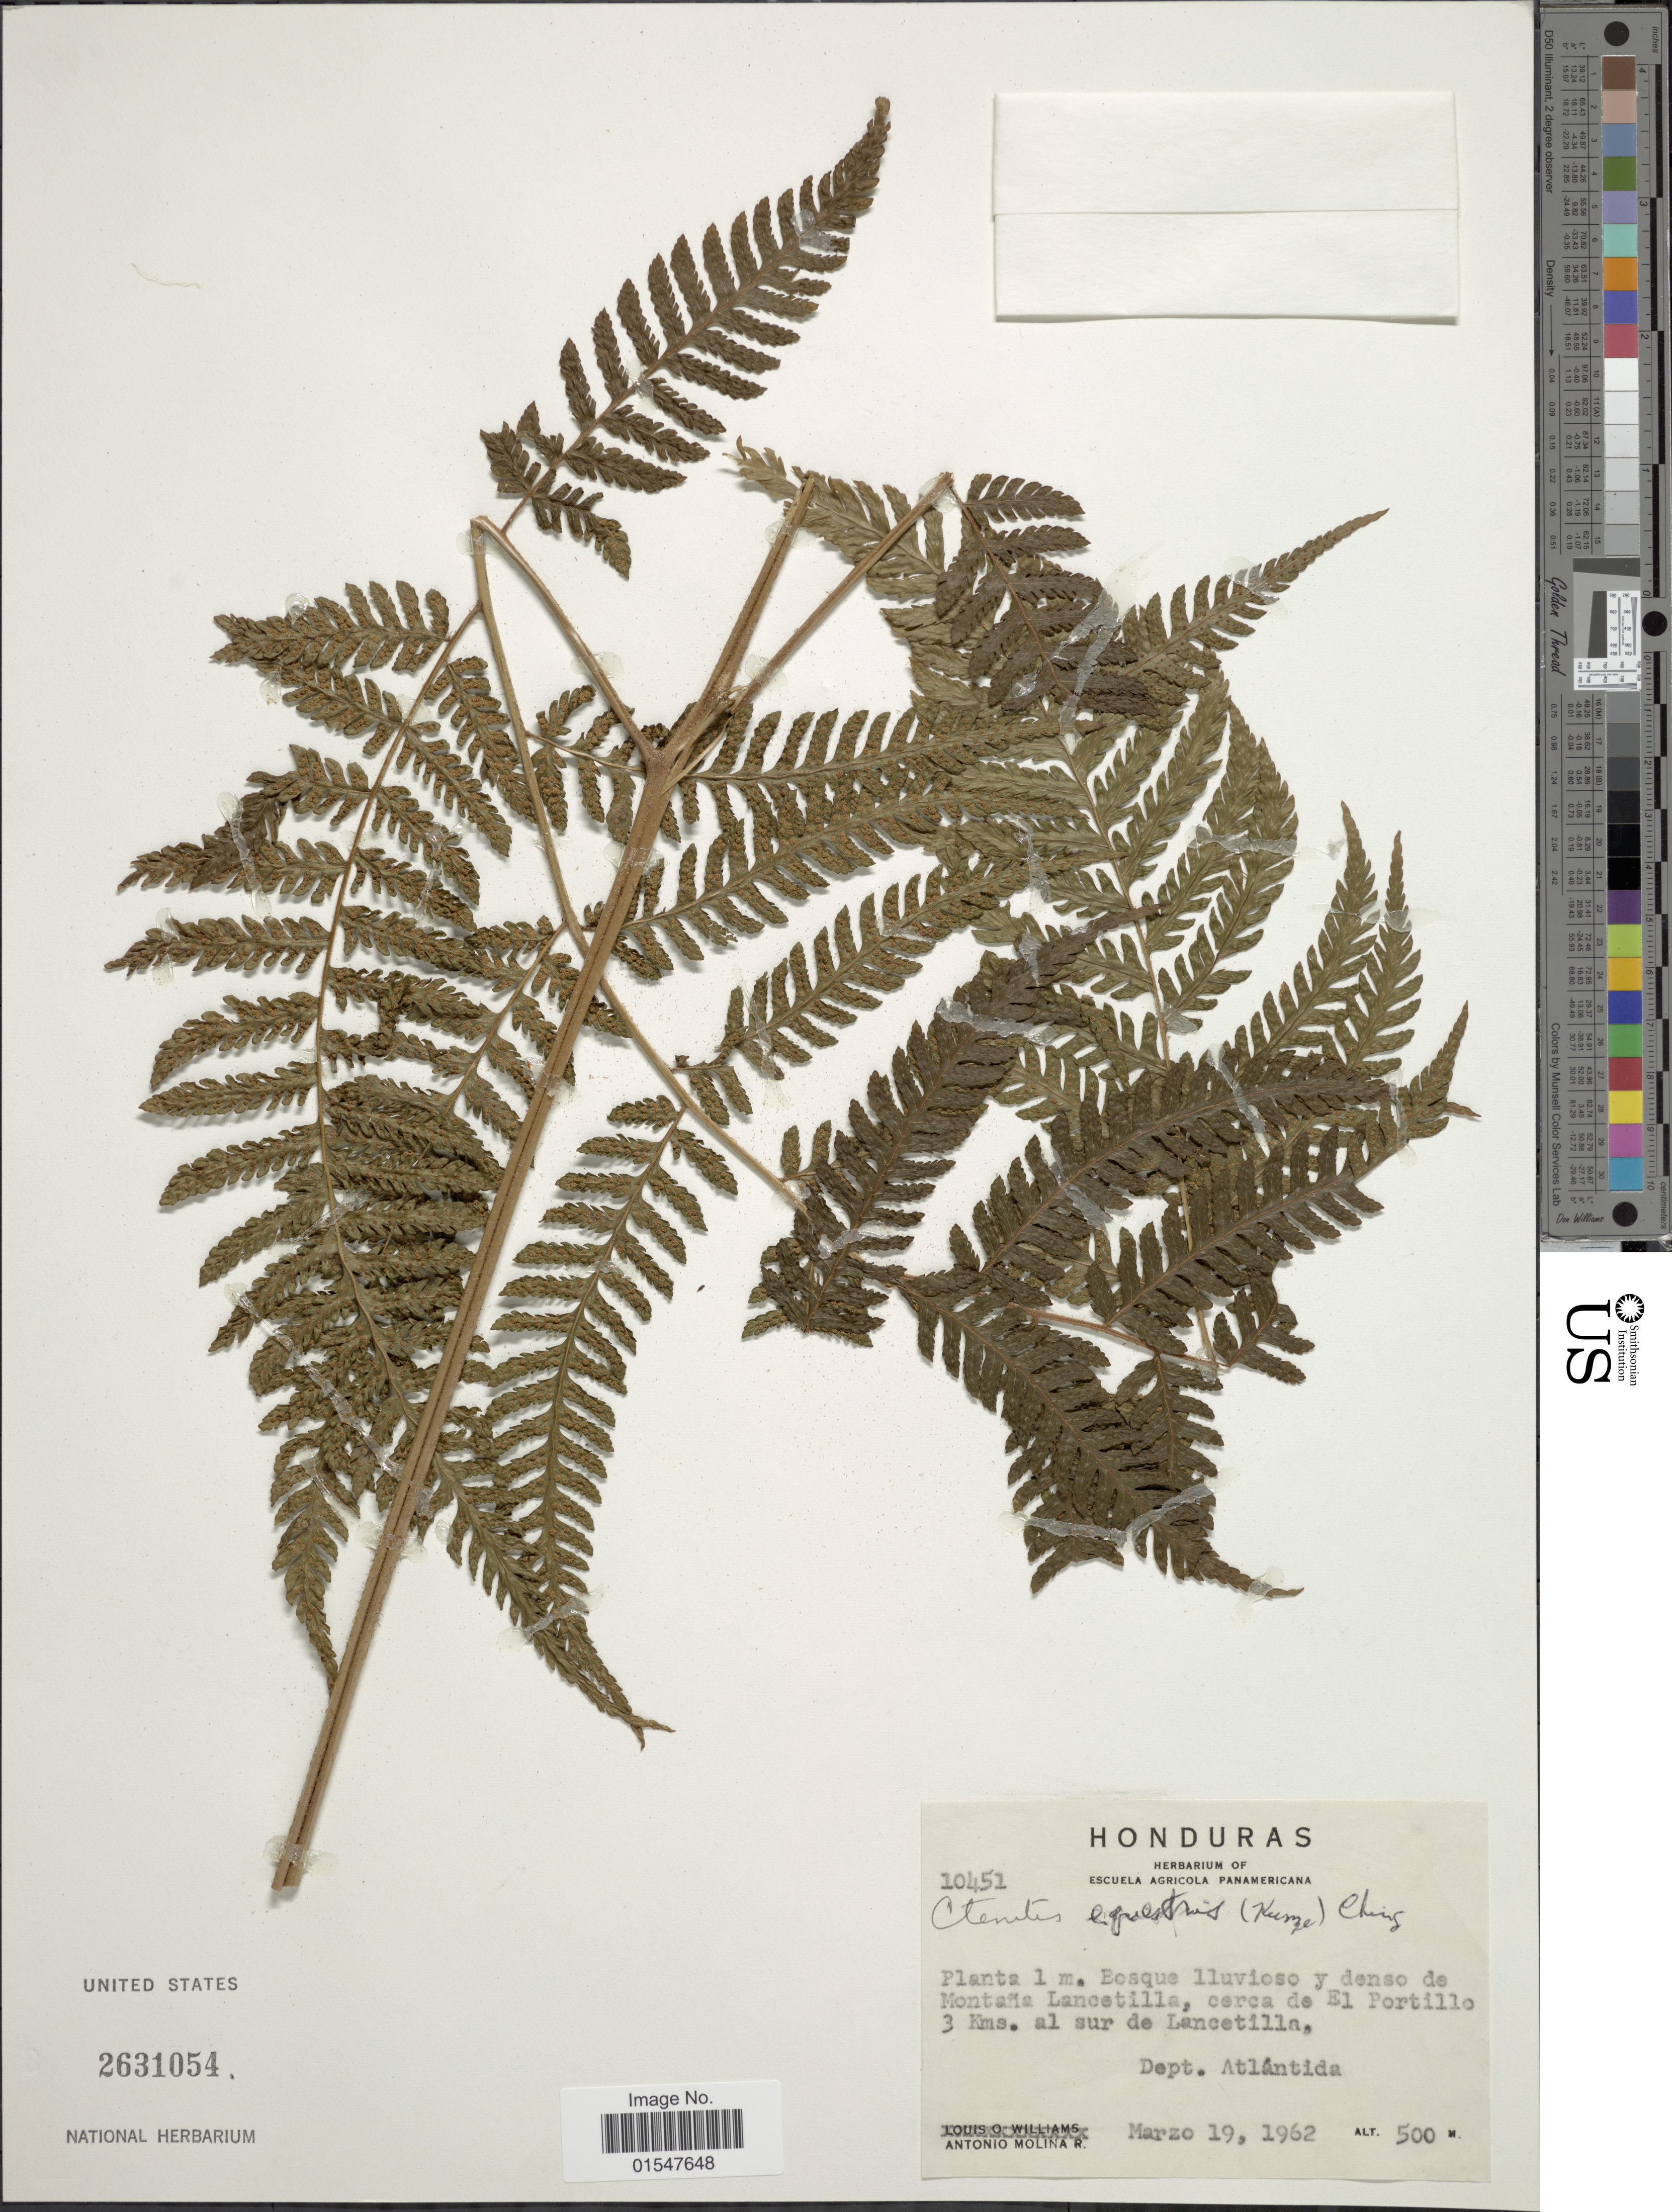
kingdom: Plantae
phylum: Tracheophyta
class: Polypodiopsida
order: Polypodiales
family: Dryopteridaceae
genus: Ctenitis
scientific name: Ctenitis equestris var. equestris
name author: (Kunze) Ching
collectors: A. R. Molina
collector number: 10451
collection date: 1962-05-19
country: Honduras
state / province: Atlántida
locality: Bosque lluvioso y denso de Montana Lancetilla, cerra de El Portillo 3 Kms. al sur de Lancetilla, Dept. Atlantida.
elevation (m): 500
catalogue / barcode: US 2631054